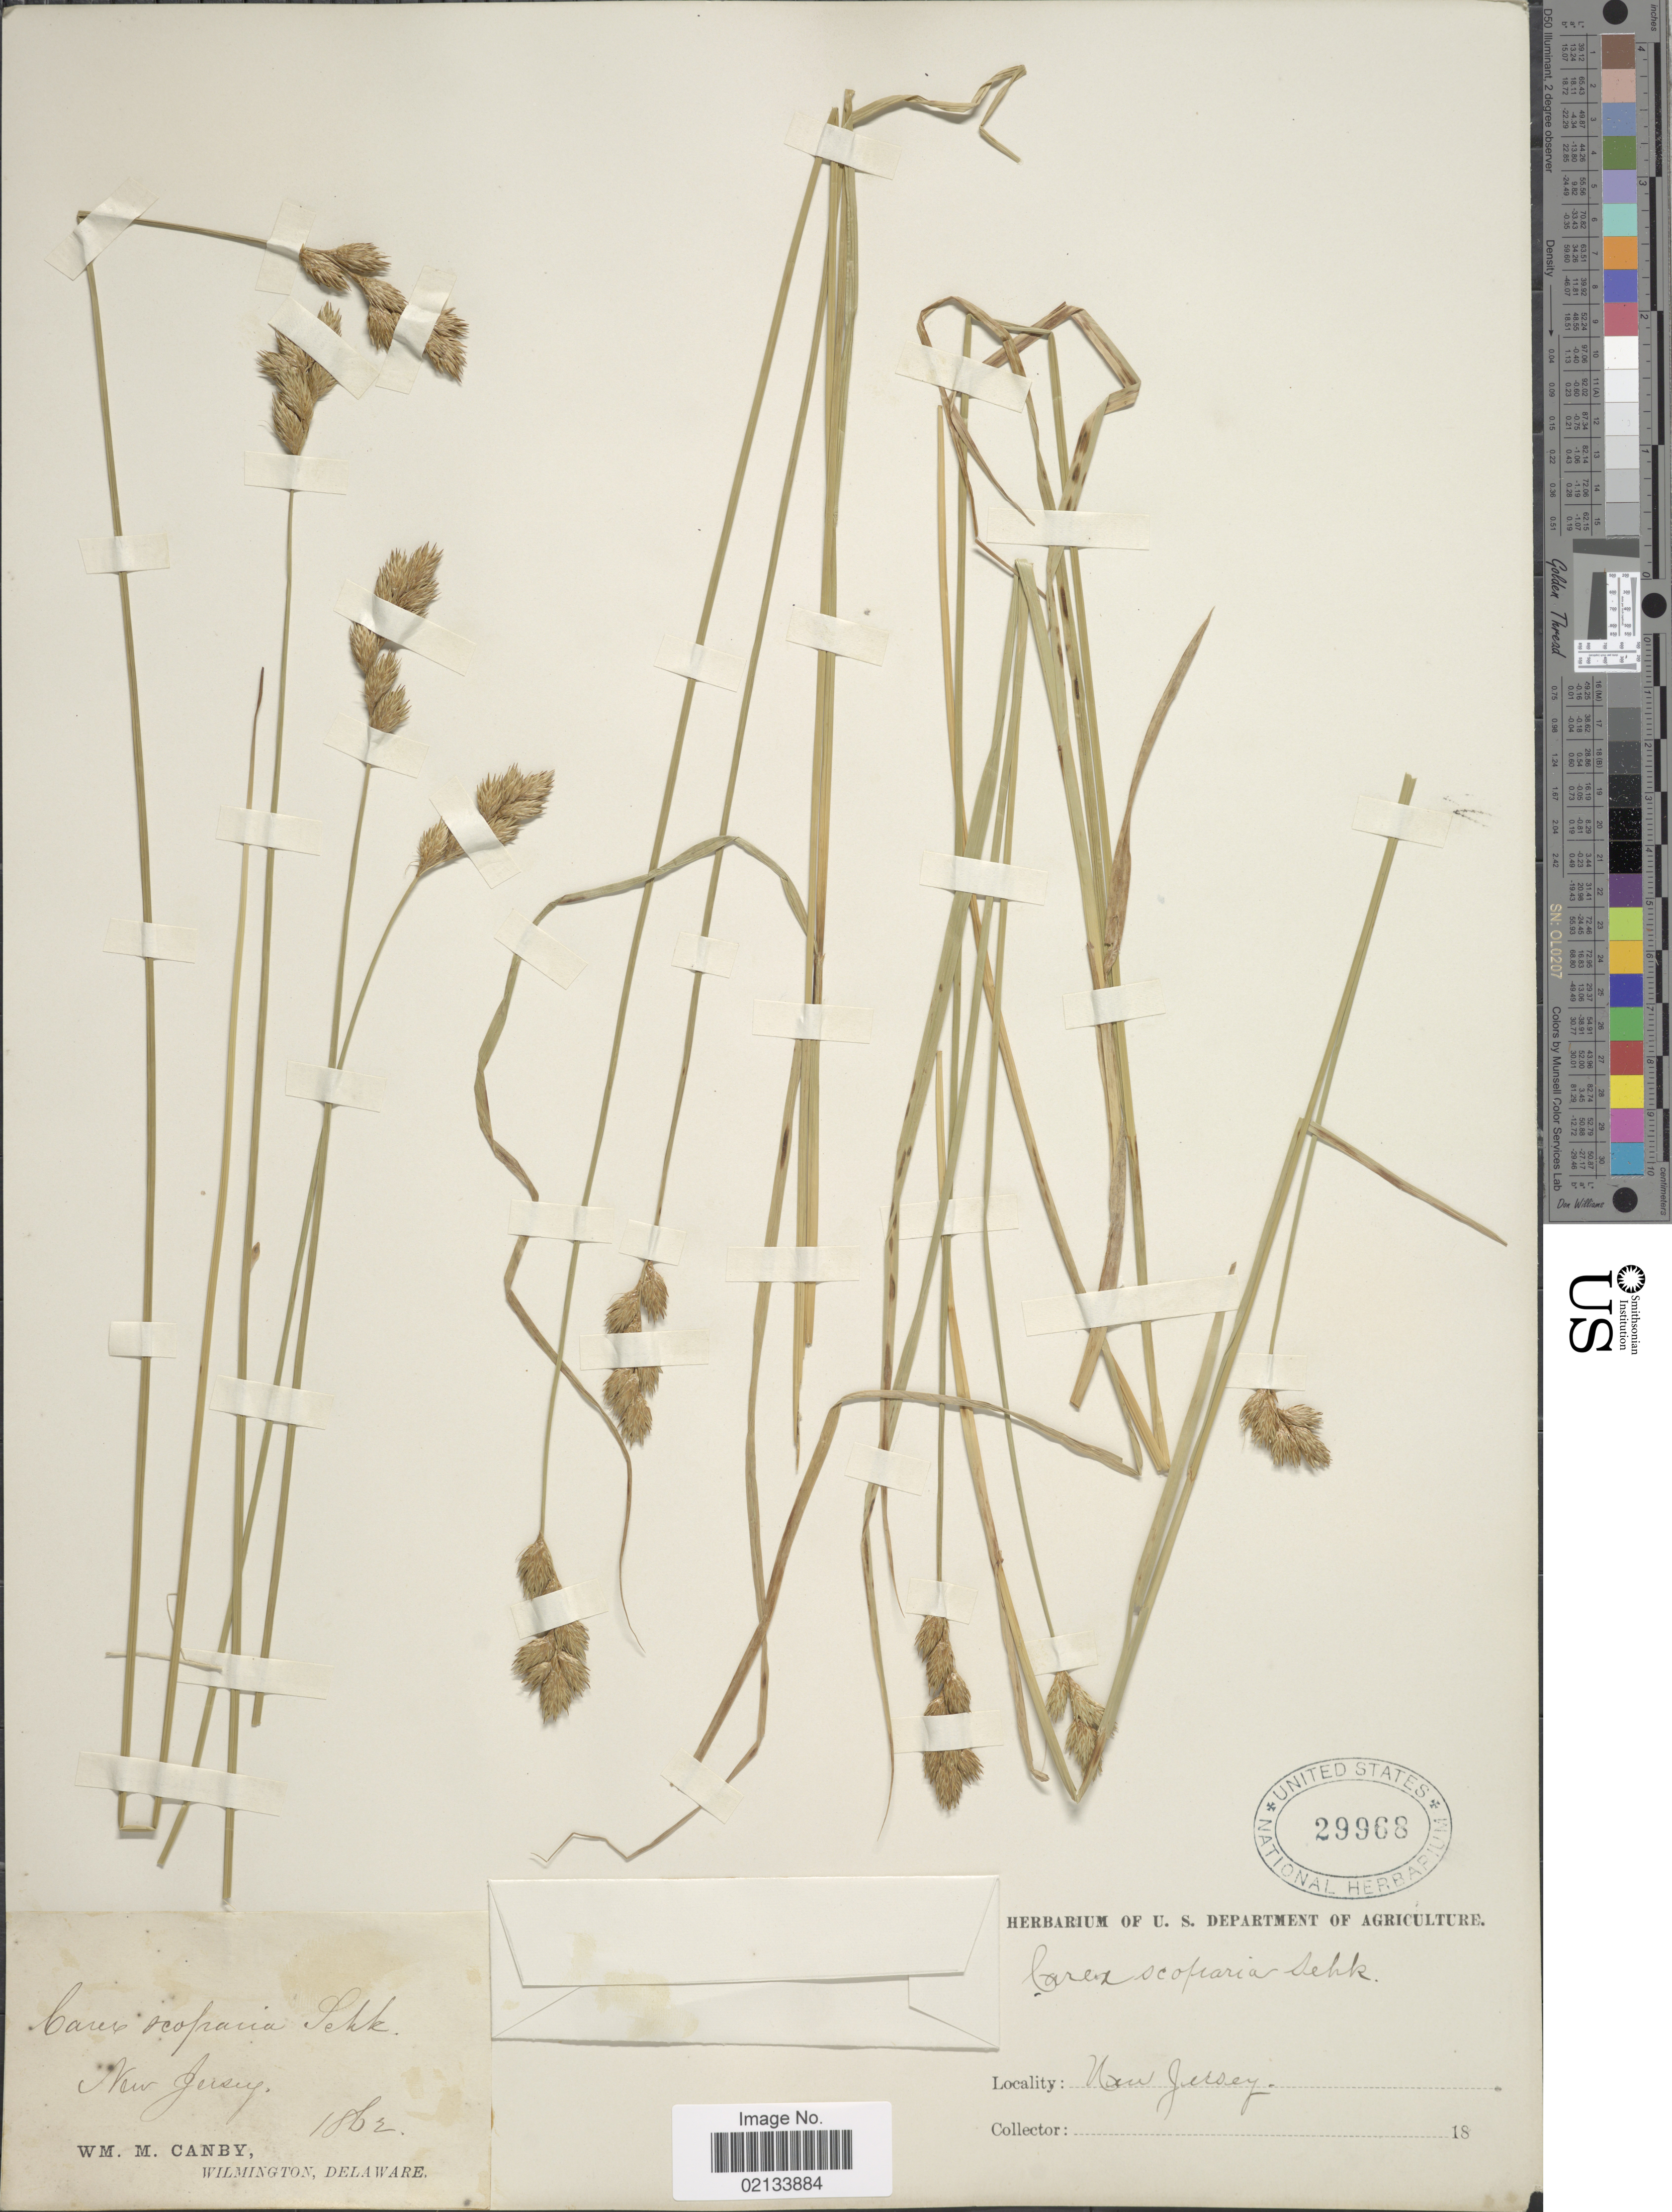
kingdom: Plantae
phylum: Tracheophyta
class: Liliopsida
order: Poales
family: Cyperaceae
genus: Carex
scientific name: Carex scoparia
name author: Schkuhr ex Willd.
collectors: W. M. Canby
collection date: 1862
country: United States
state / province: New Jersey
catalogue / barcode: US 29968